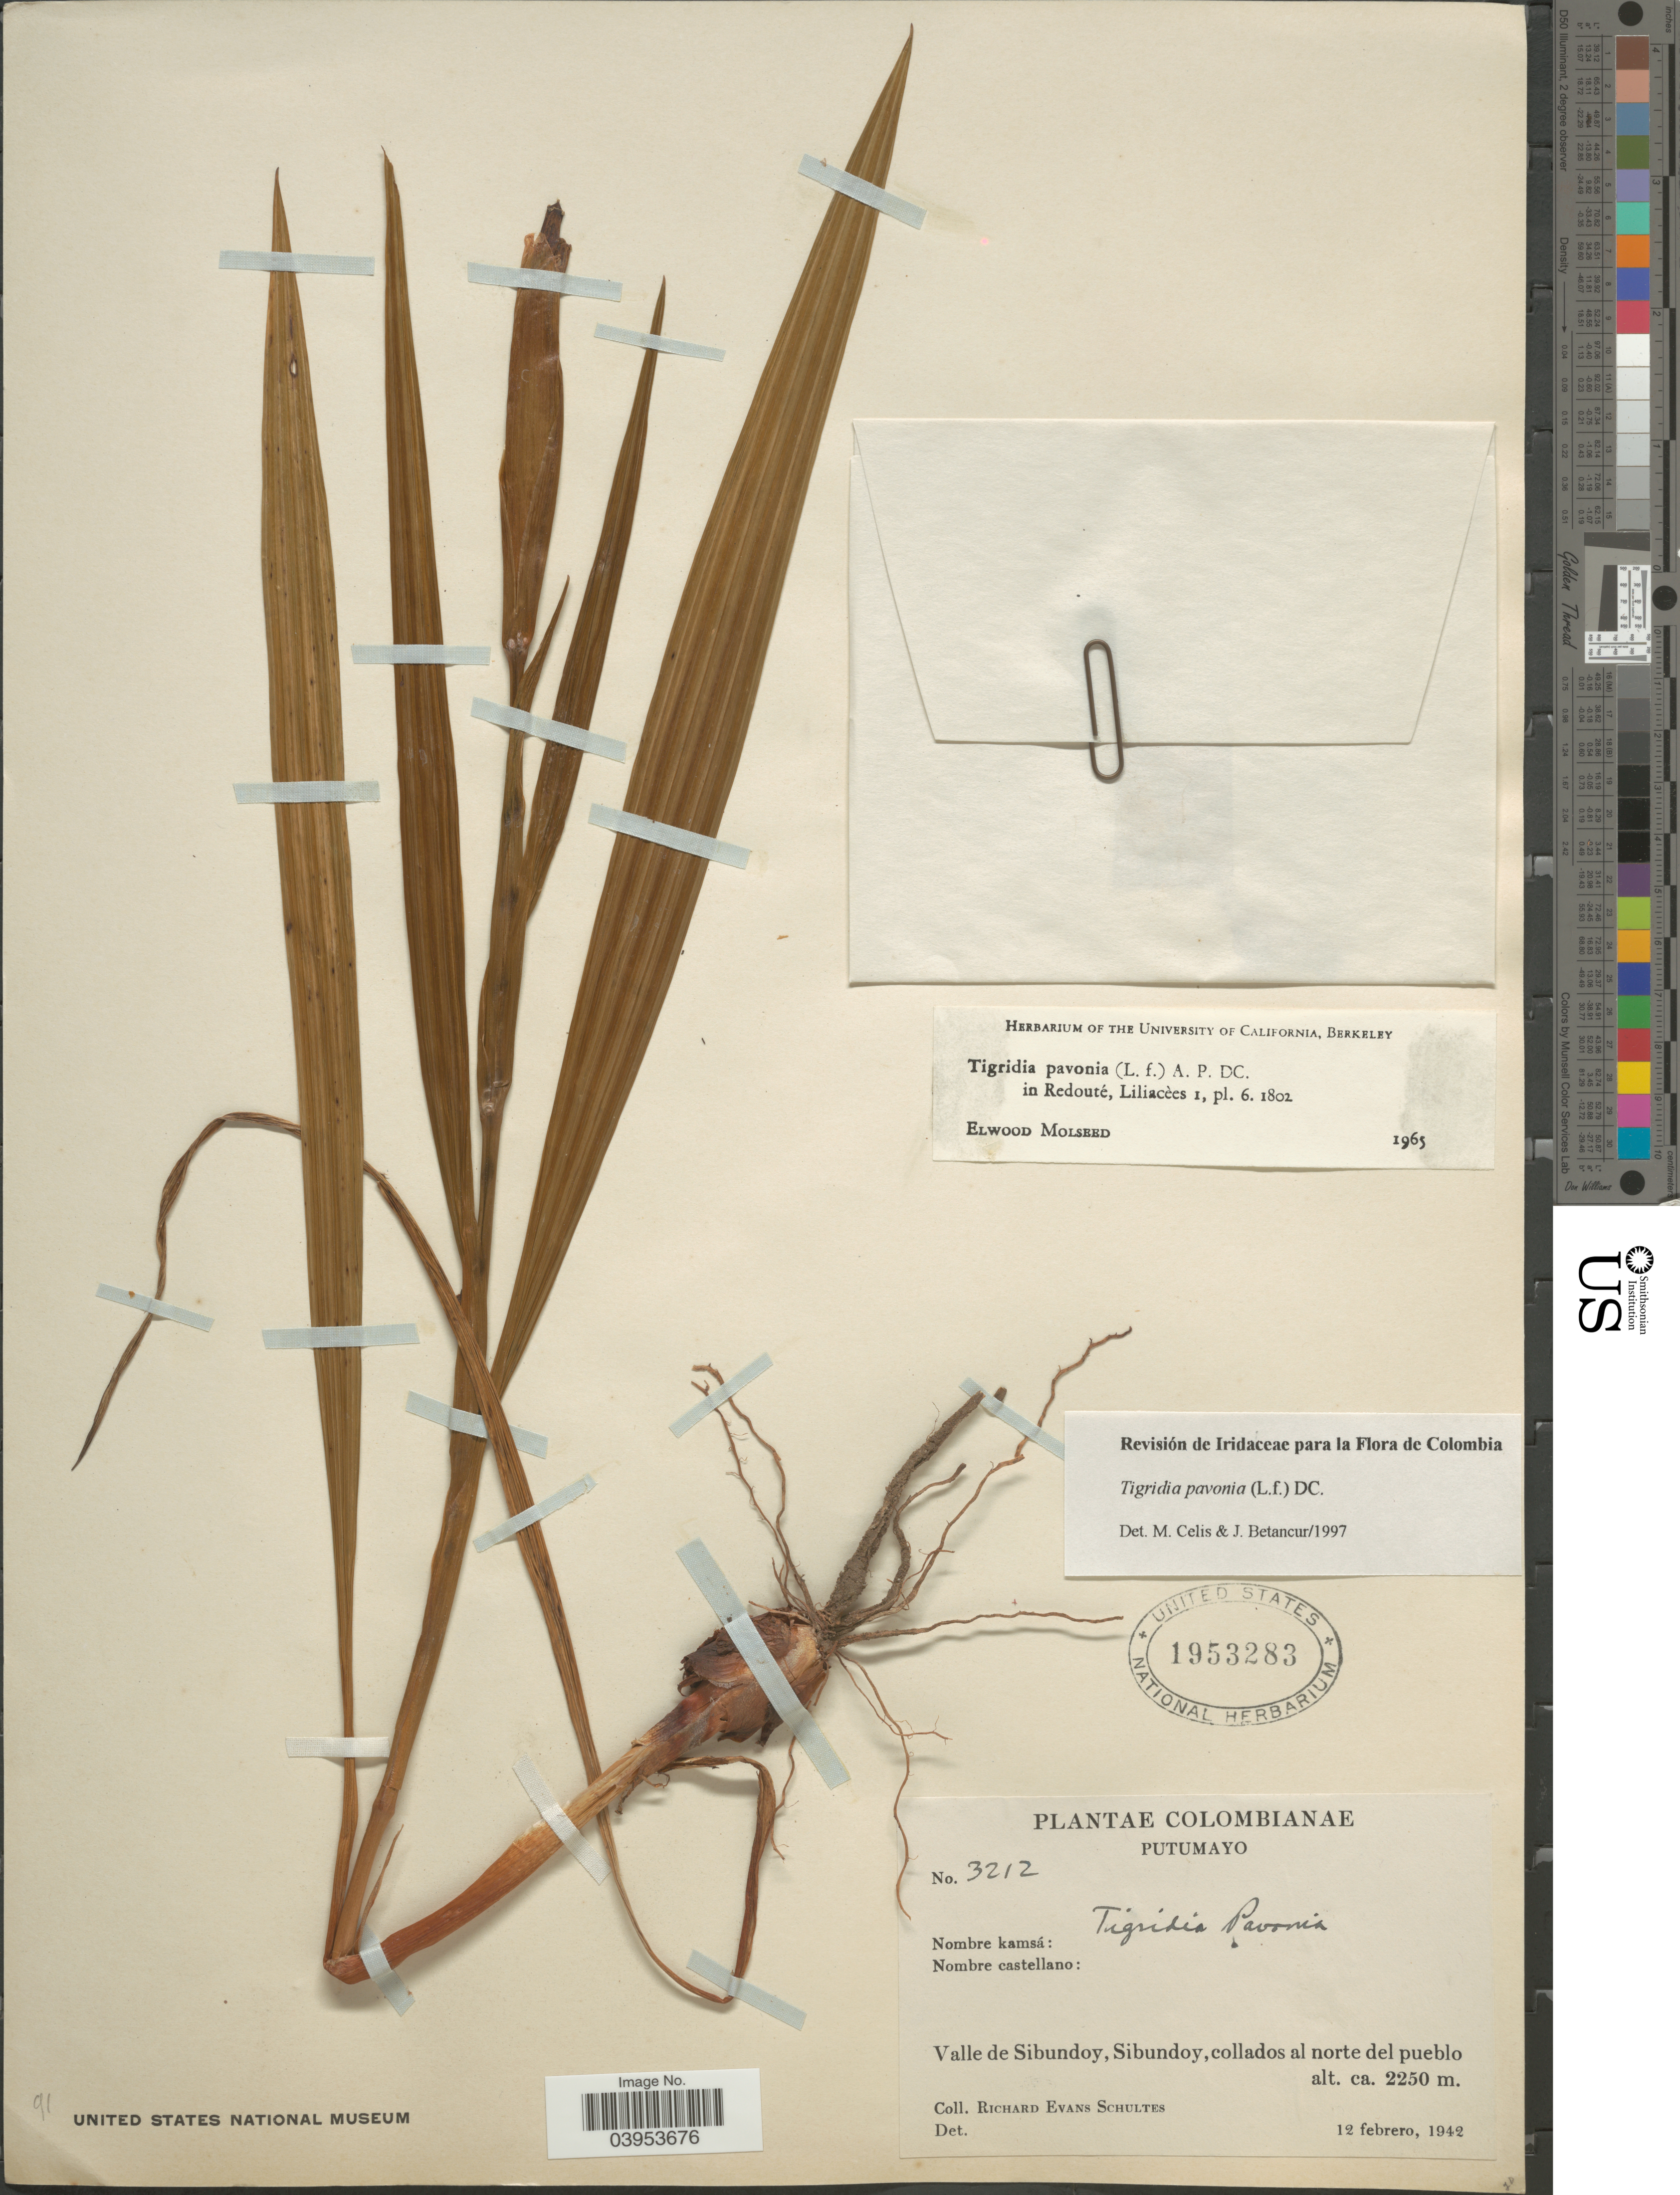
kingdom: Plantae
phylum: Tracheophyta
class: Liliopsida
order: Asparagales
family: Iridaceae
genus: Tigridia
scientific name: Tigridia pavonia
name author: (L. f.) DC.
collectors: R. E. Schultes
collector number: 3212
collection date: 1942-02-12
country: Colombia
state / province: Putumayo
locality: Valle de Sibundoy, Sibundoy, collados al norte del pueblo.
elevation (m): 2250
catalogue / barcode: US 1953283